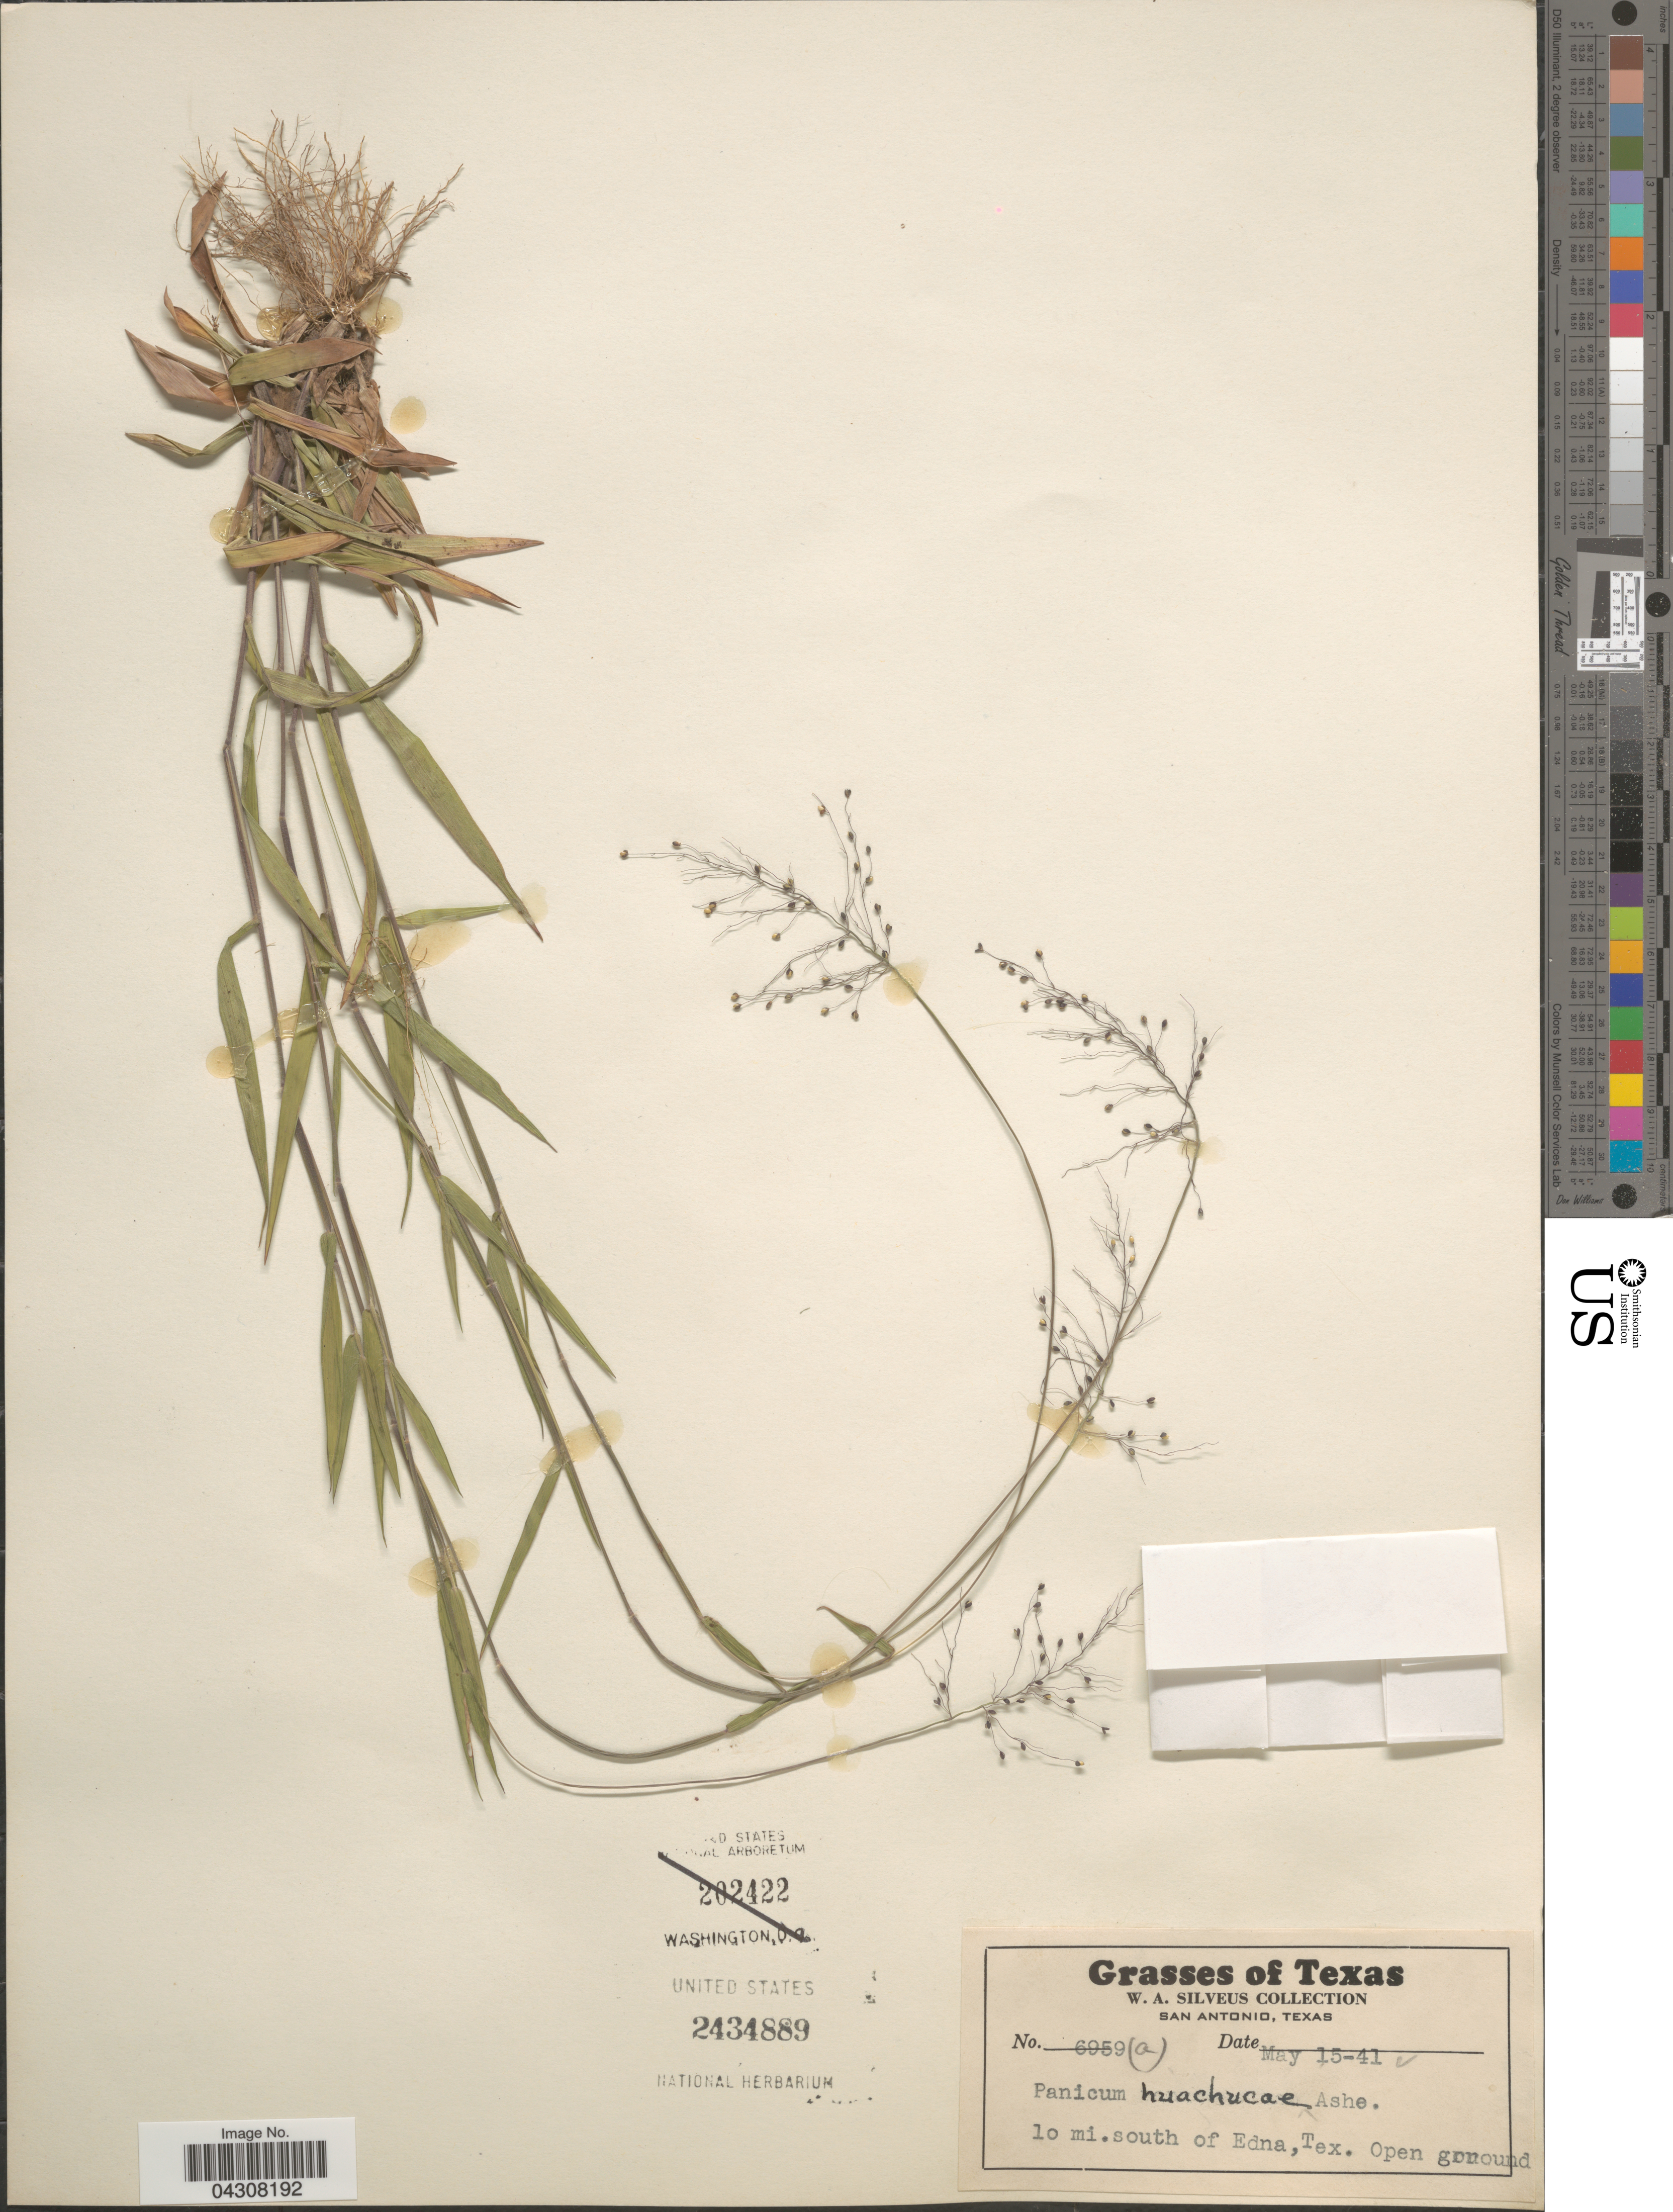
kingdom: Plantae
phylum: Tracheophyta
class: Liliopsida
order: Poales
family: Poaceae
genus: Dichanthelium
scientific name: Dichanthelium acuminatum var. acuminatum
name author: (Sw.) Gould & C.A. Clark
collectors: W. Silveus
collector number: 6959(a)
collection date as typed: Transcribed d/m/y: 15/5/41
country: United States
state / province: Texas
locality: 10 mi. south of Edna. Open ground.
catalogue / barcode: US 2434889